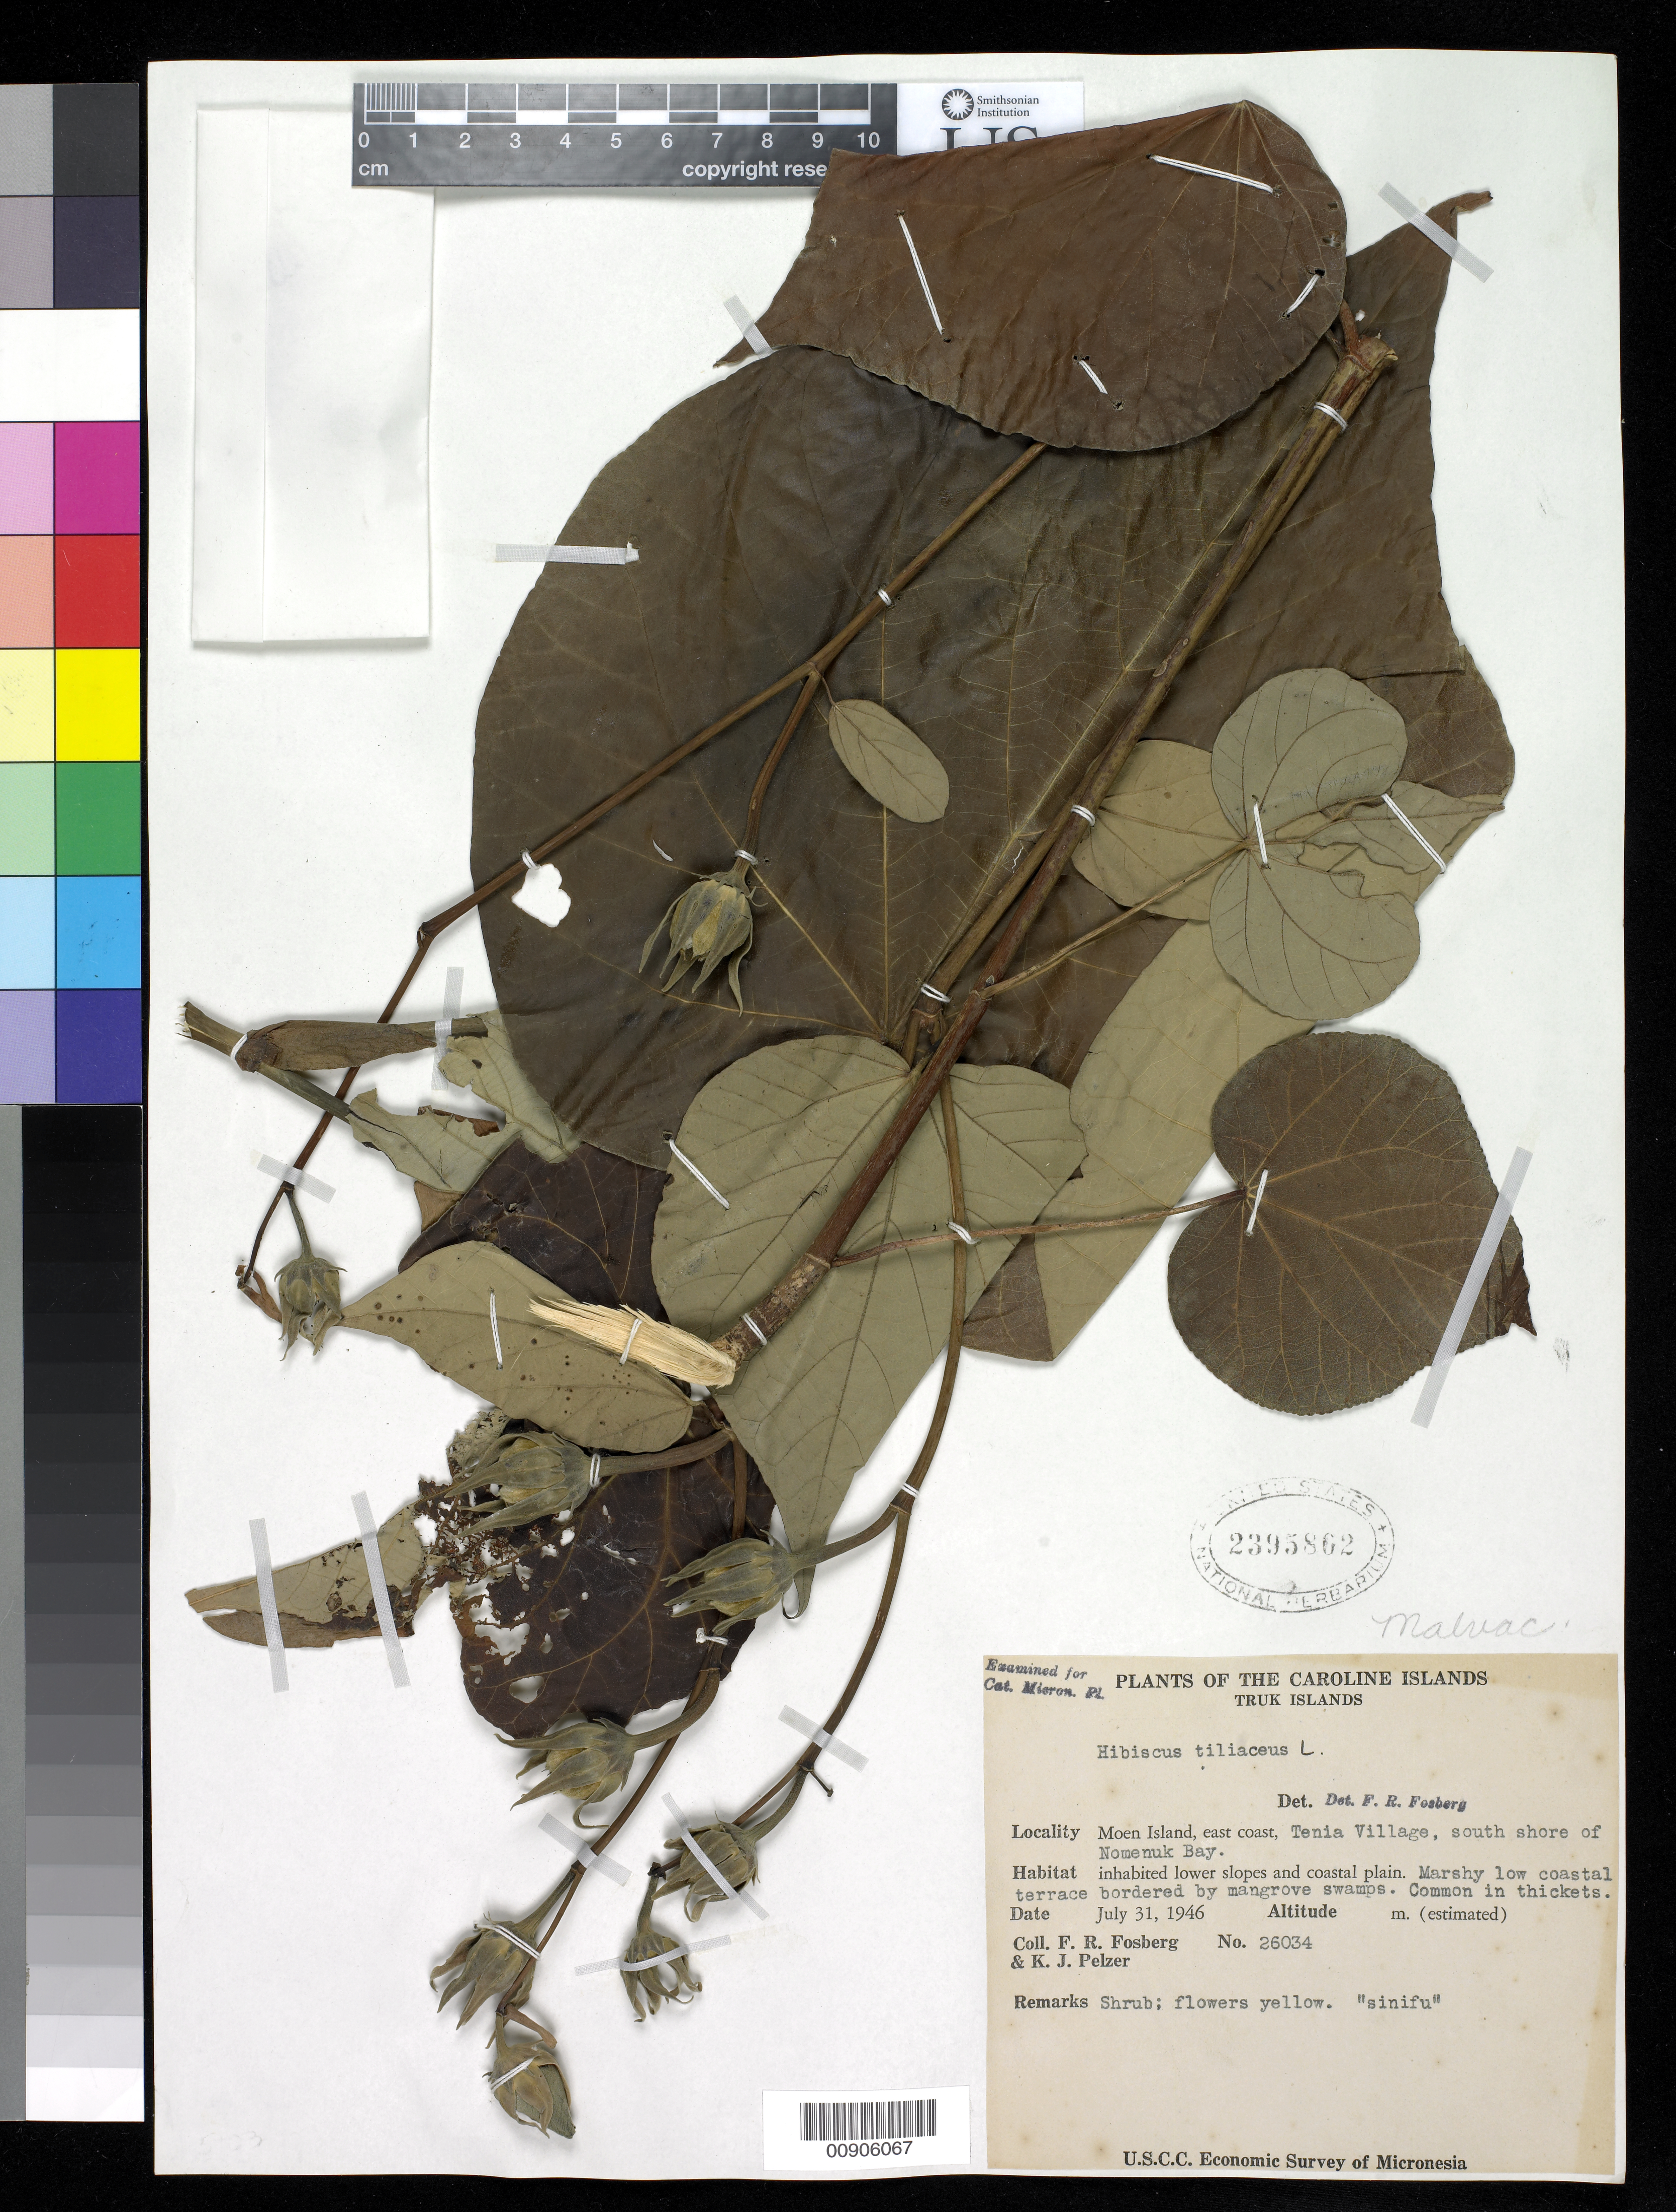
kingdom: Plantae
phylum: Tracheophyta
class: Magnoliopsida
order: Malvales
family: Malvaceae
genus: Hibiscus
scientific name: Hibiscus tiliaceus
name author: L.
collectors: F. R. Fosberg & K. J. Pelzer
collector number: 26034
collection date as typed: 31 Jul 1946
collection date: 1946-07-31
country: Micronesia, Federated States of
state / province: Truk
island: Moen [Wono]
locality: east coast, Tenia Village, S shore of Nomenuk Bay.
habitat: Inhabited lower slopes and coastal plain. Marshy low coastal terrace bordered by mangrove swamps. Common in thickets.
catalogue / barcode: US 906067